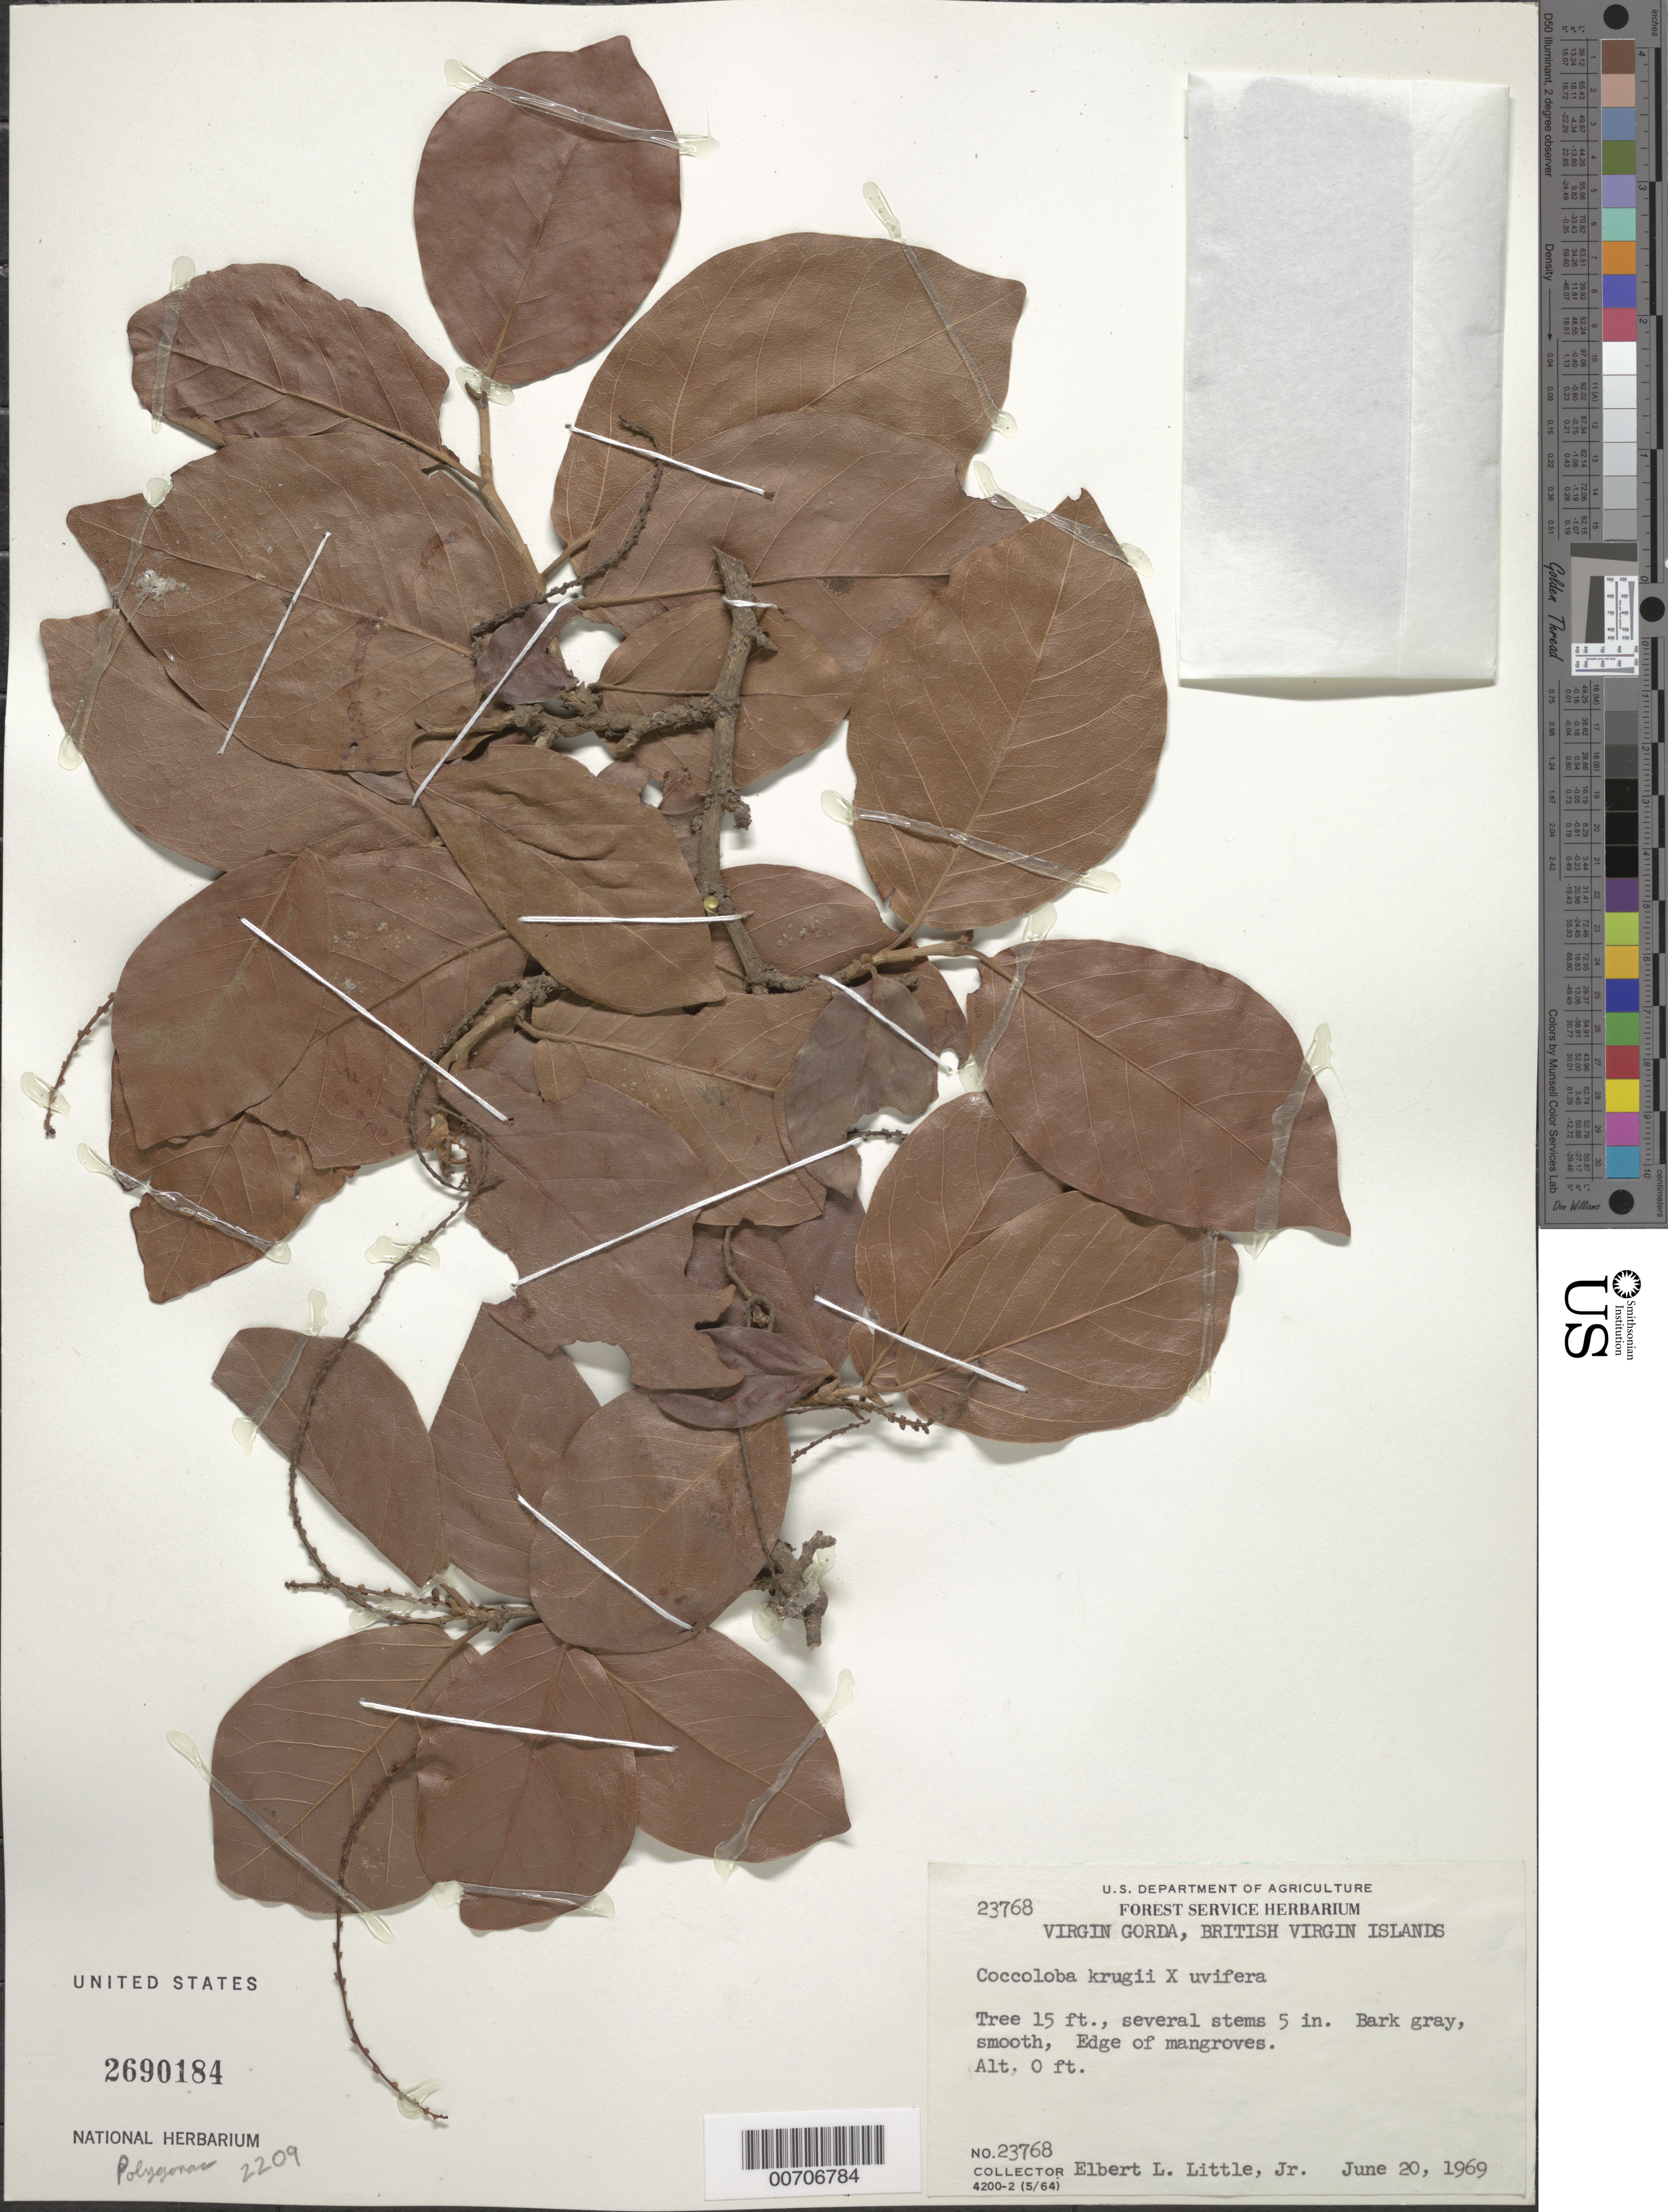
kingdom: Plantae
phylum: Tracheophyta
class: Magnoliopsida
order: Caryophyllales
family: Polygonaceae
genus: Coccoloba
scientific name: Coccoloba x krugii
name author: Lindau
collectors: E. L. Little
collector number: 23768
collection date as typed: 20 Jun 1969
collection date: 1969-06-20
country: British Virgin Islands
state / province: Virgin Gorda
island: Virgin Gorda Island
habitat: Edge of mangroves.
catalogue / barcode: US 2690184